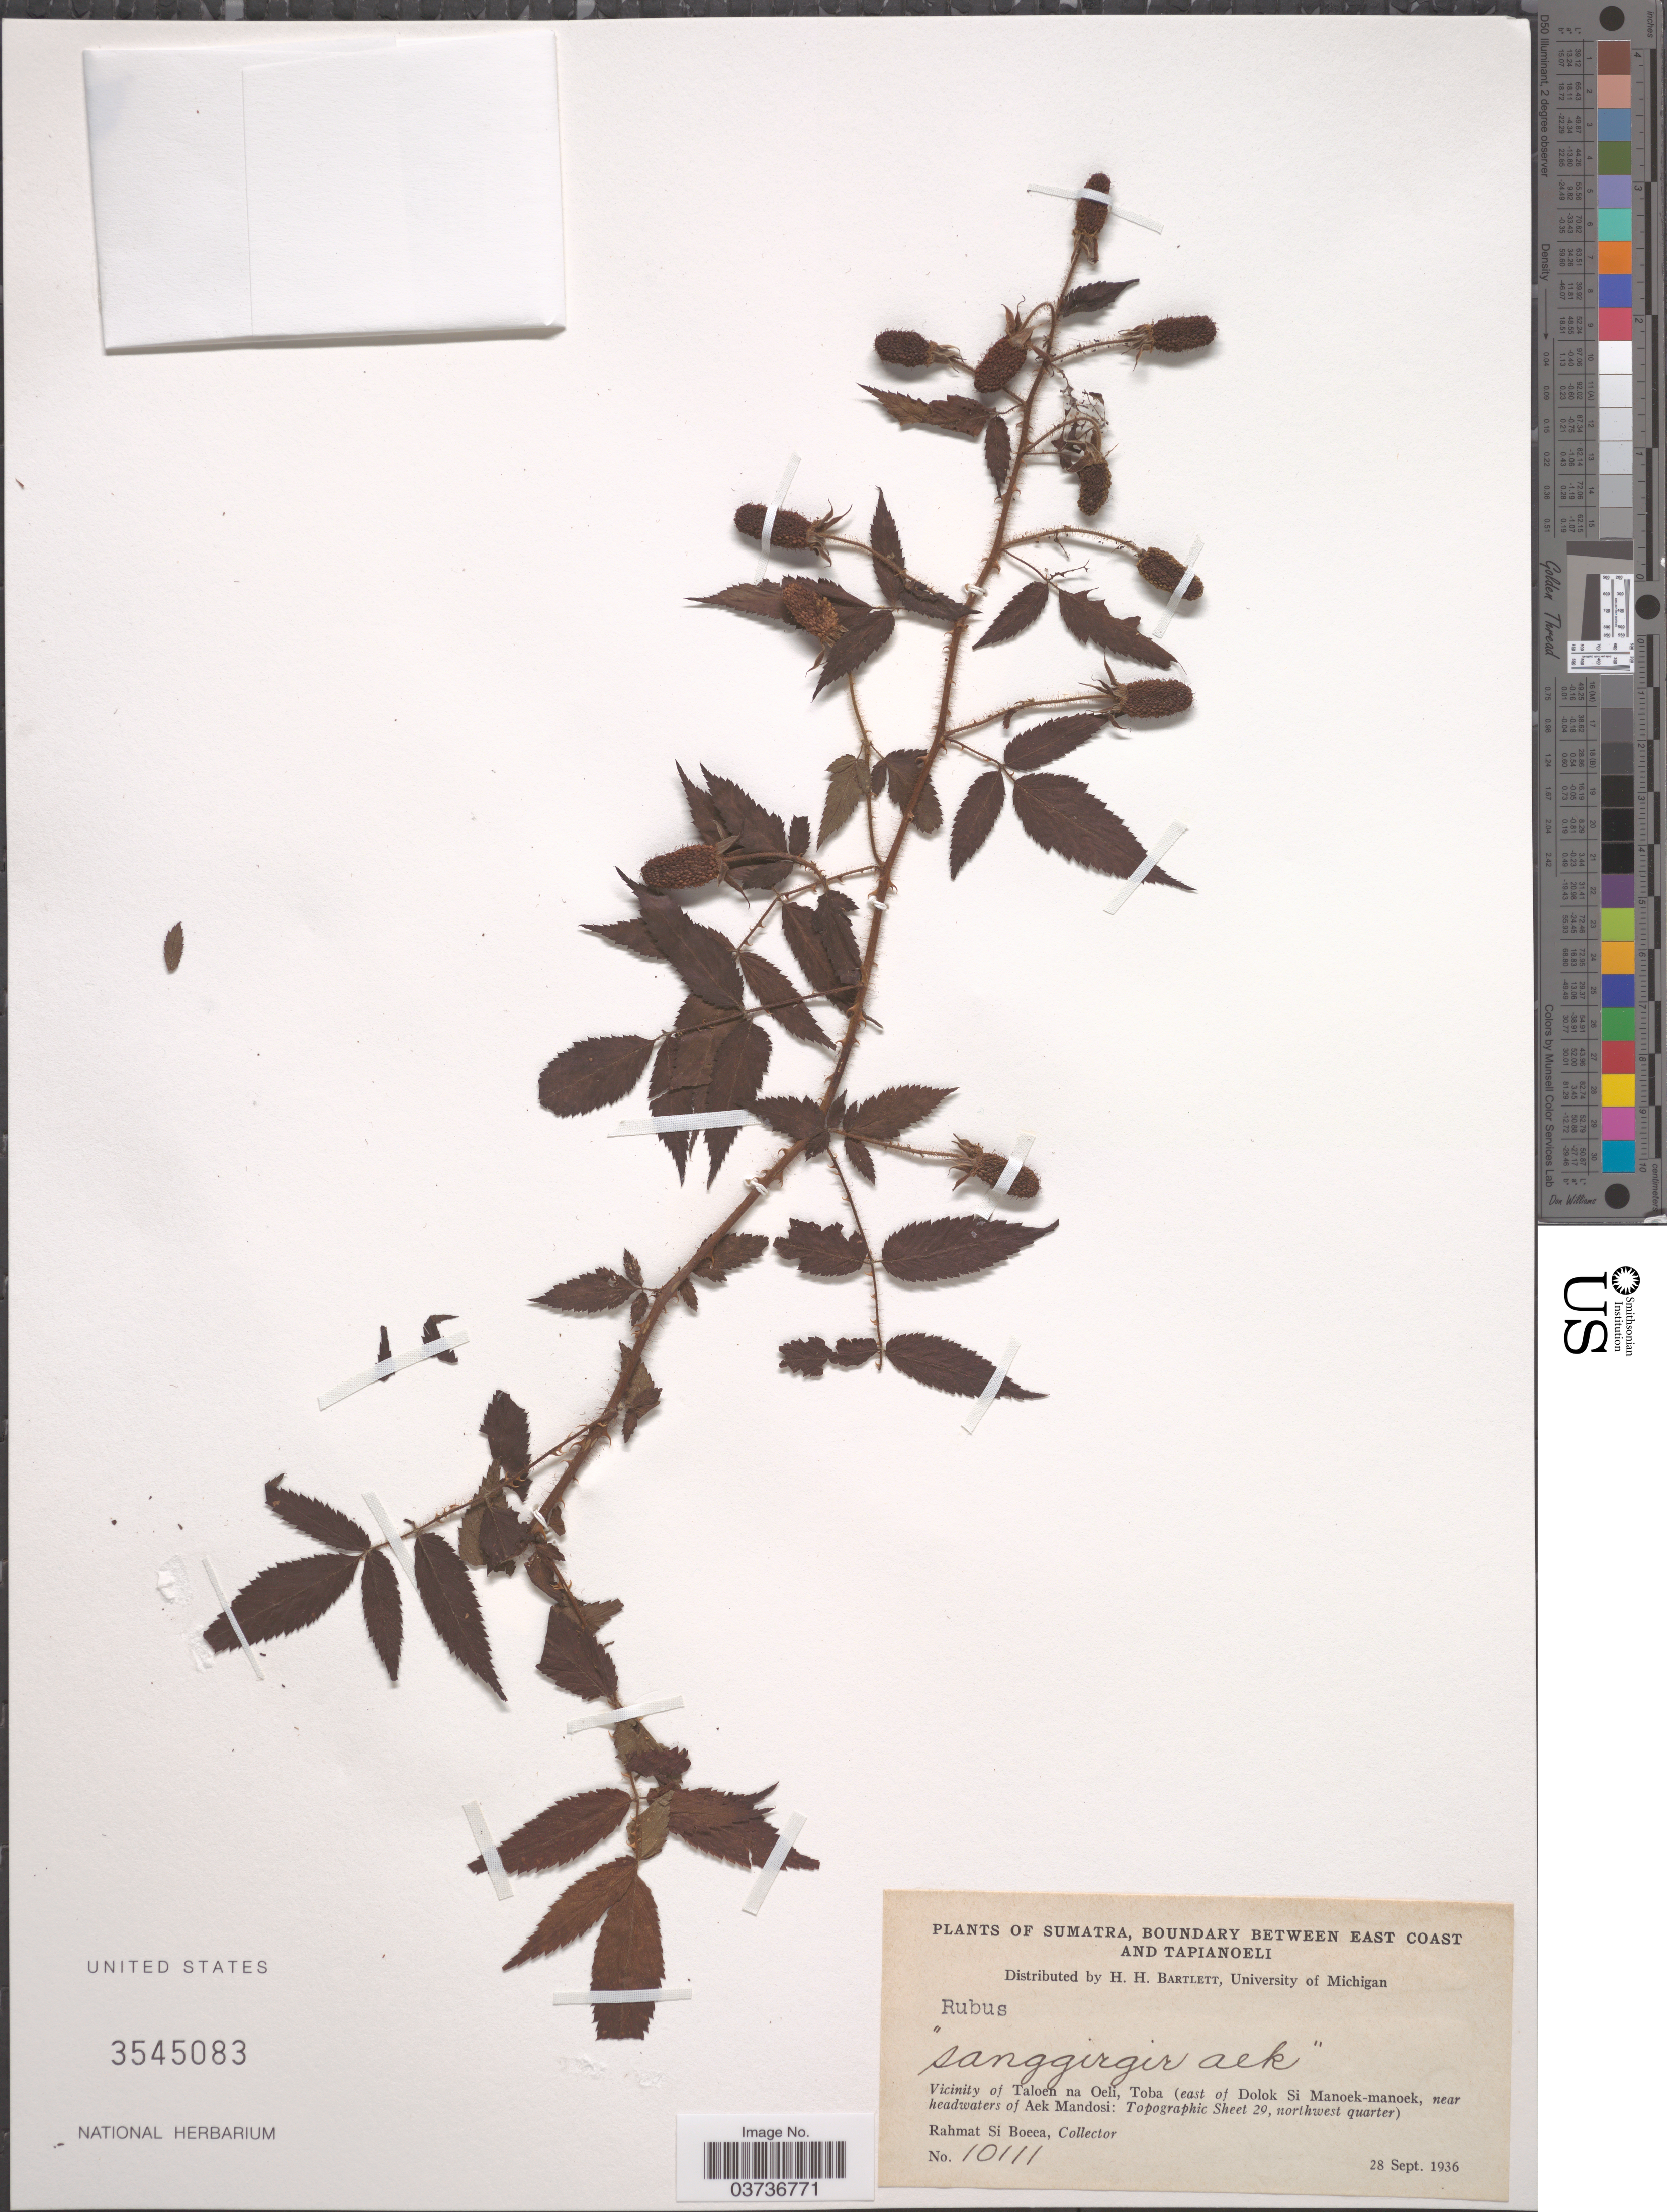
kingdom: Plantae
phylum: Tracheophyta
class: Magnoliopsida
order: Rosales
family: Rosaceae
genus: Rubus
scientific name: Rubus sp.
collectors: Rahmat Si Boeea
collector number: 10111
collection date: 1936-09-28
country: Indonesia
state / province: Sumatra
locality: Sumatra, Boundary between East Coast and Tapianoeli. Vicinity of Taloen na Oeli, Toba (east of Dolok Si Manoek-manoek, near headwaters of Aek Mandosi: Topographic Sheet 29, northwest quarter).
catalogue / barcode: US 3545083